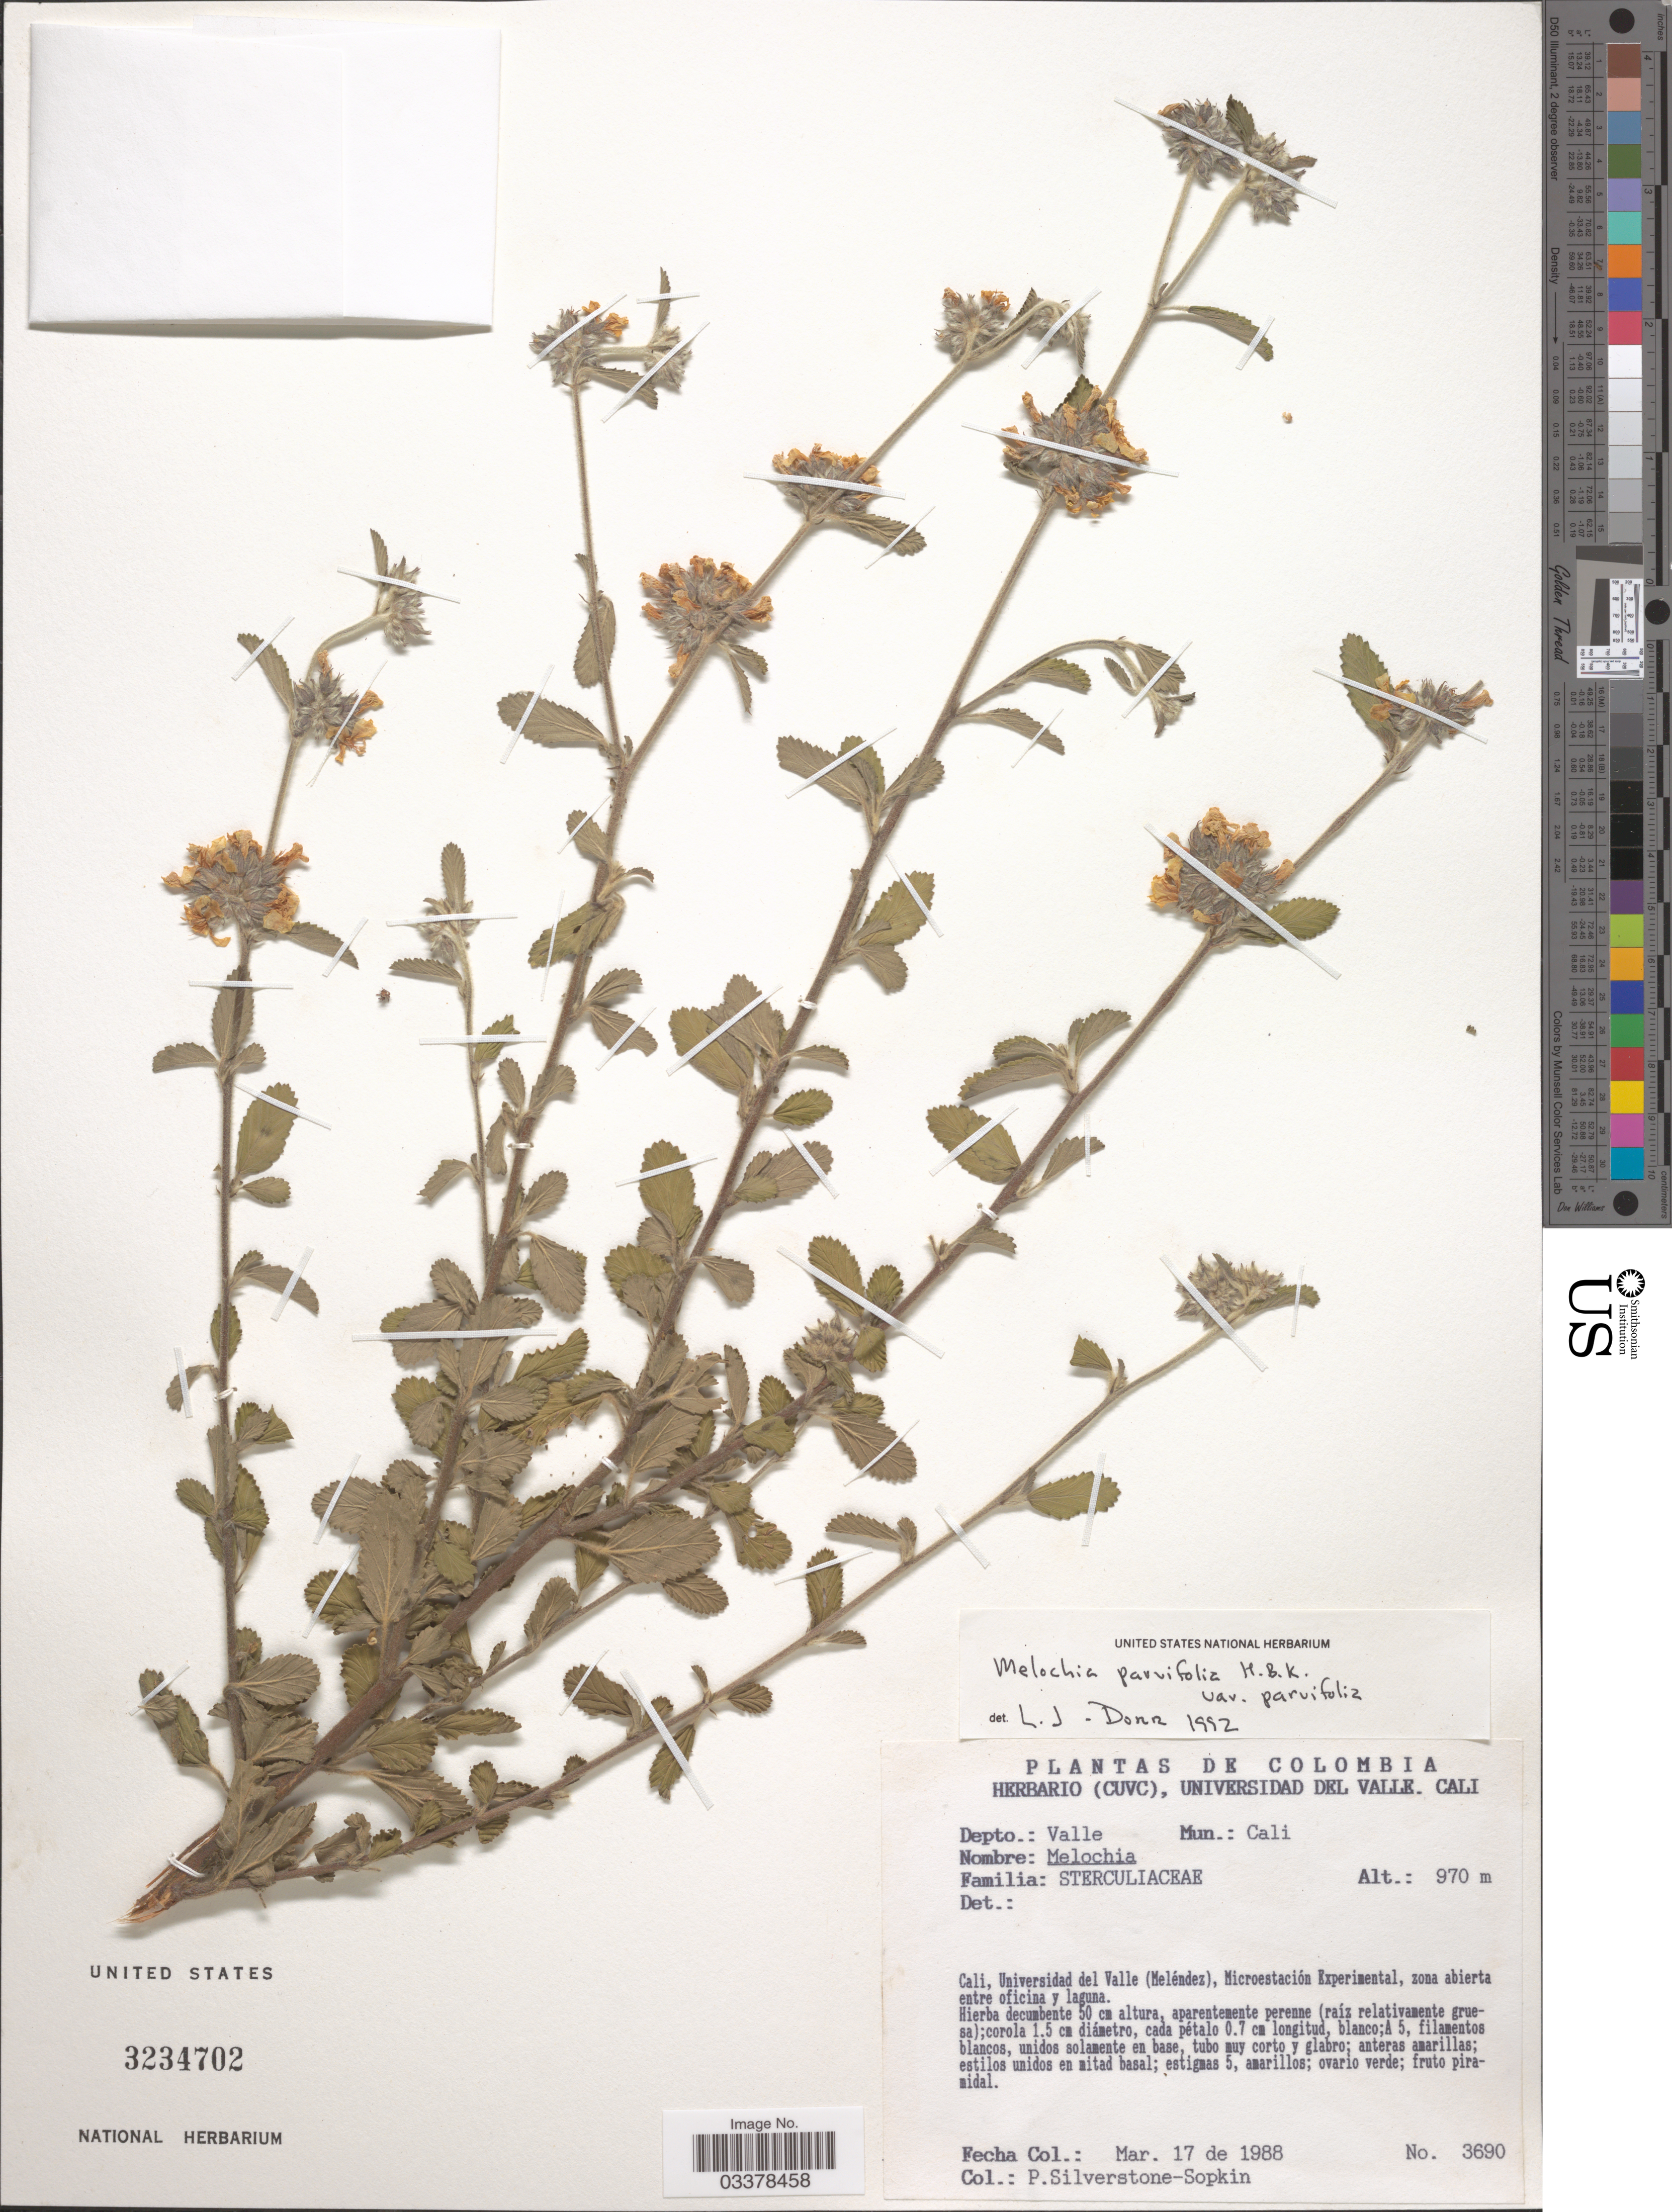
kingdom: Plantae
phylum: Tracheophyta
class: Magnoliopsida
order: Malvales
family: Malvaceae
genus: Melochia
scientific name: Melochia parvifolia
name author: Kunth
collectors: P. A. Silverstone-Sopkin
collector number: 3690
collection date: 1988-03-17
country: Colombia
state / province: Valle del Cauca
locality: Depto.: Valle. Mun.: Cali. Cali, Universidad del Valle (Meléndez), Microestación Experimental, zona abierta entre oficina y laguna.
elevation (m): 970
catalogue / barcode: US 3234702